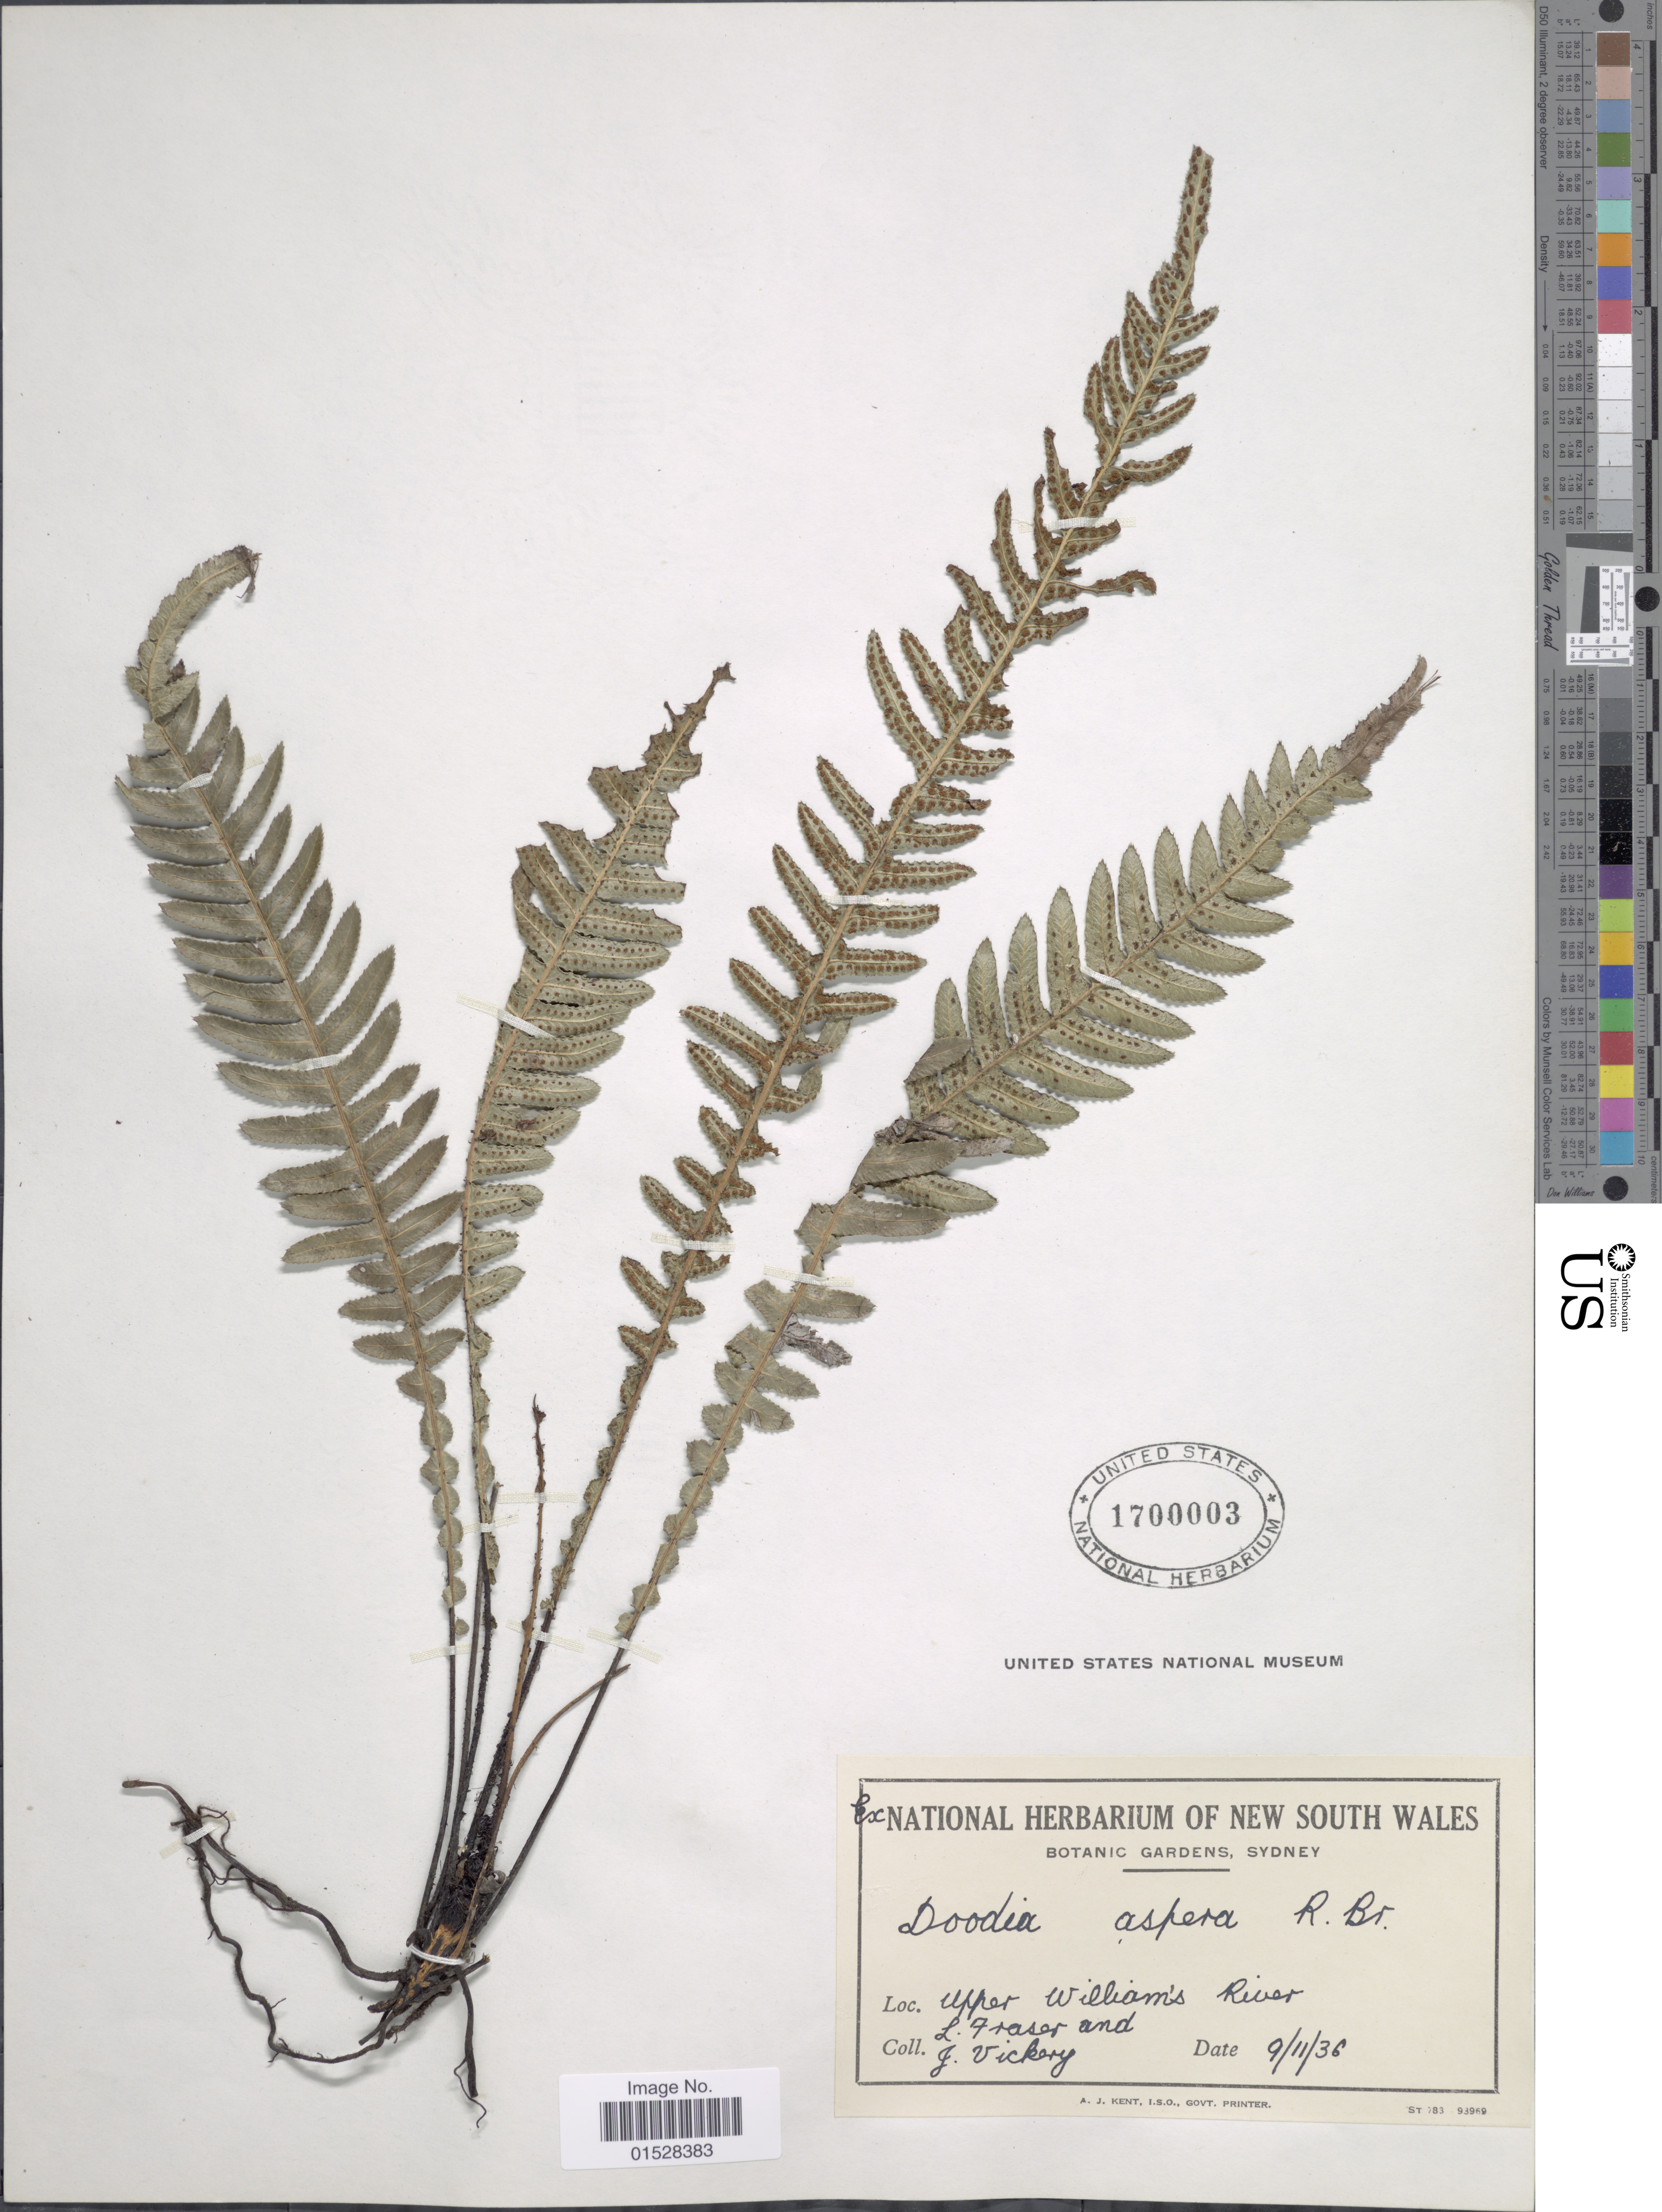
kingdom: Plantae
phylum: Tracheophyta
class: Polypodiopsida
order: Polypodiales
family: Blechnaceae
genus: Blechnum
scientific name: Blechnum neohollandicum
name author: Christenh.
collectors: L. Fraser & J. Vickery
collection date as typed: Transcribed d/m/y: 9/11/36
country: Australia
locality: Upper William's River.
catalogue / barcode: US 1700003